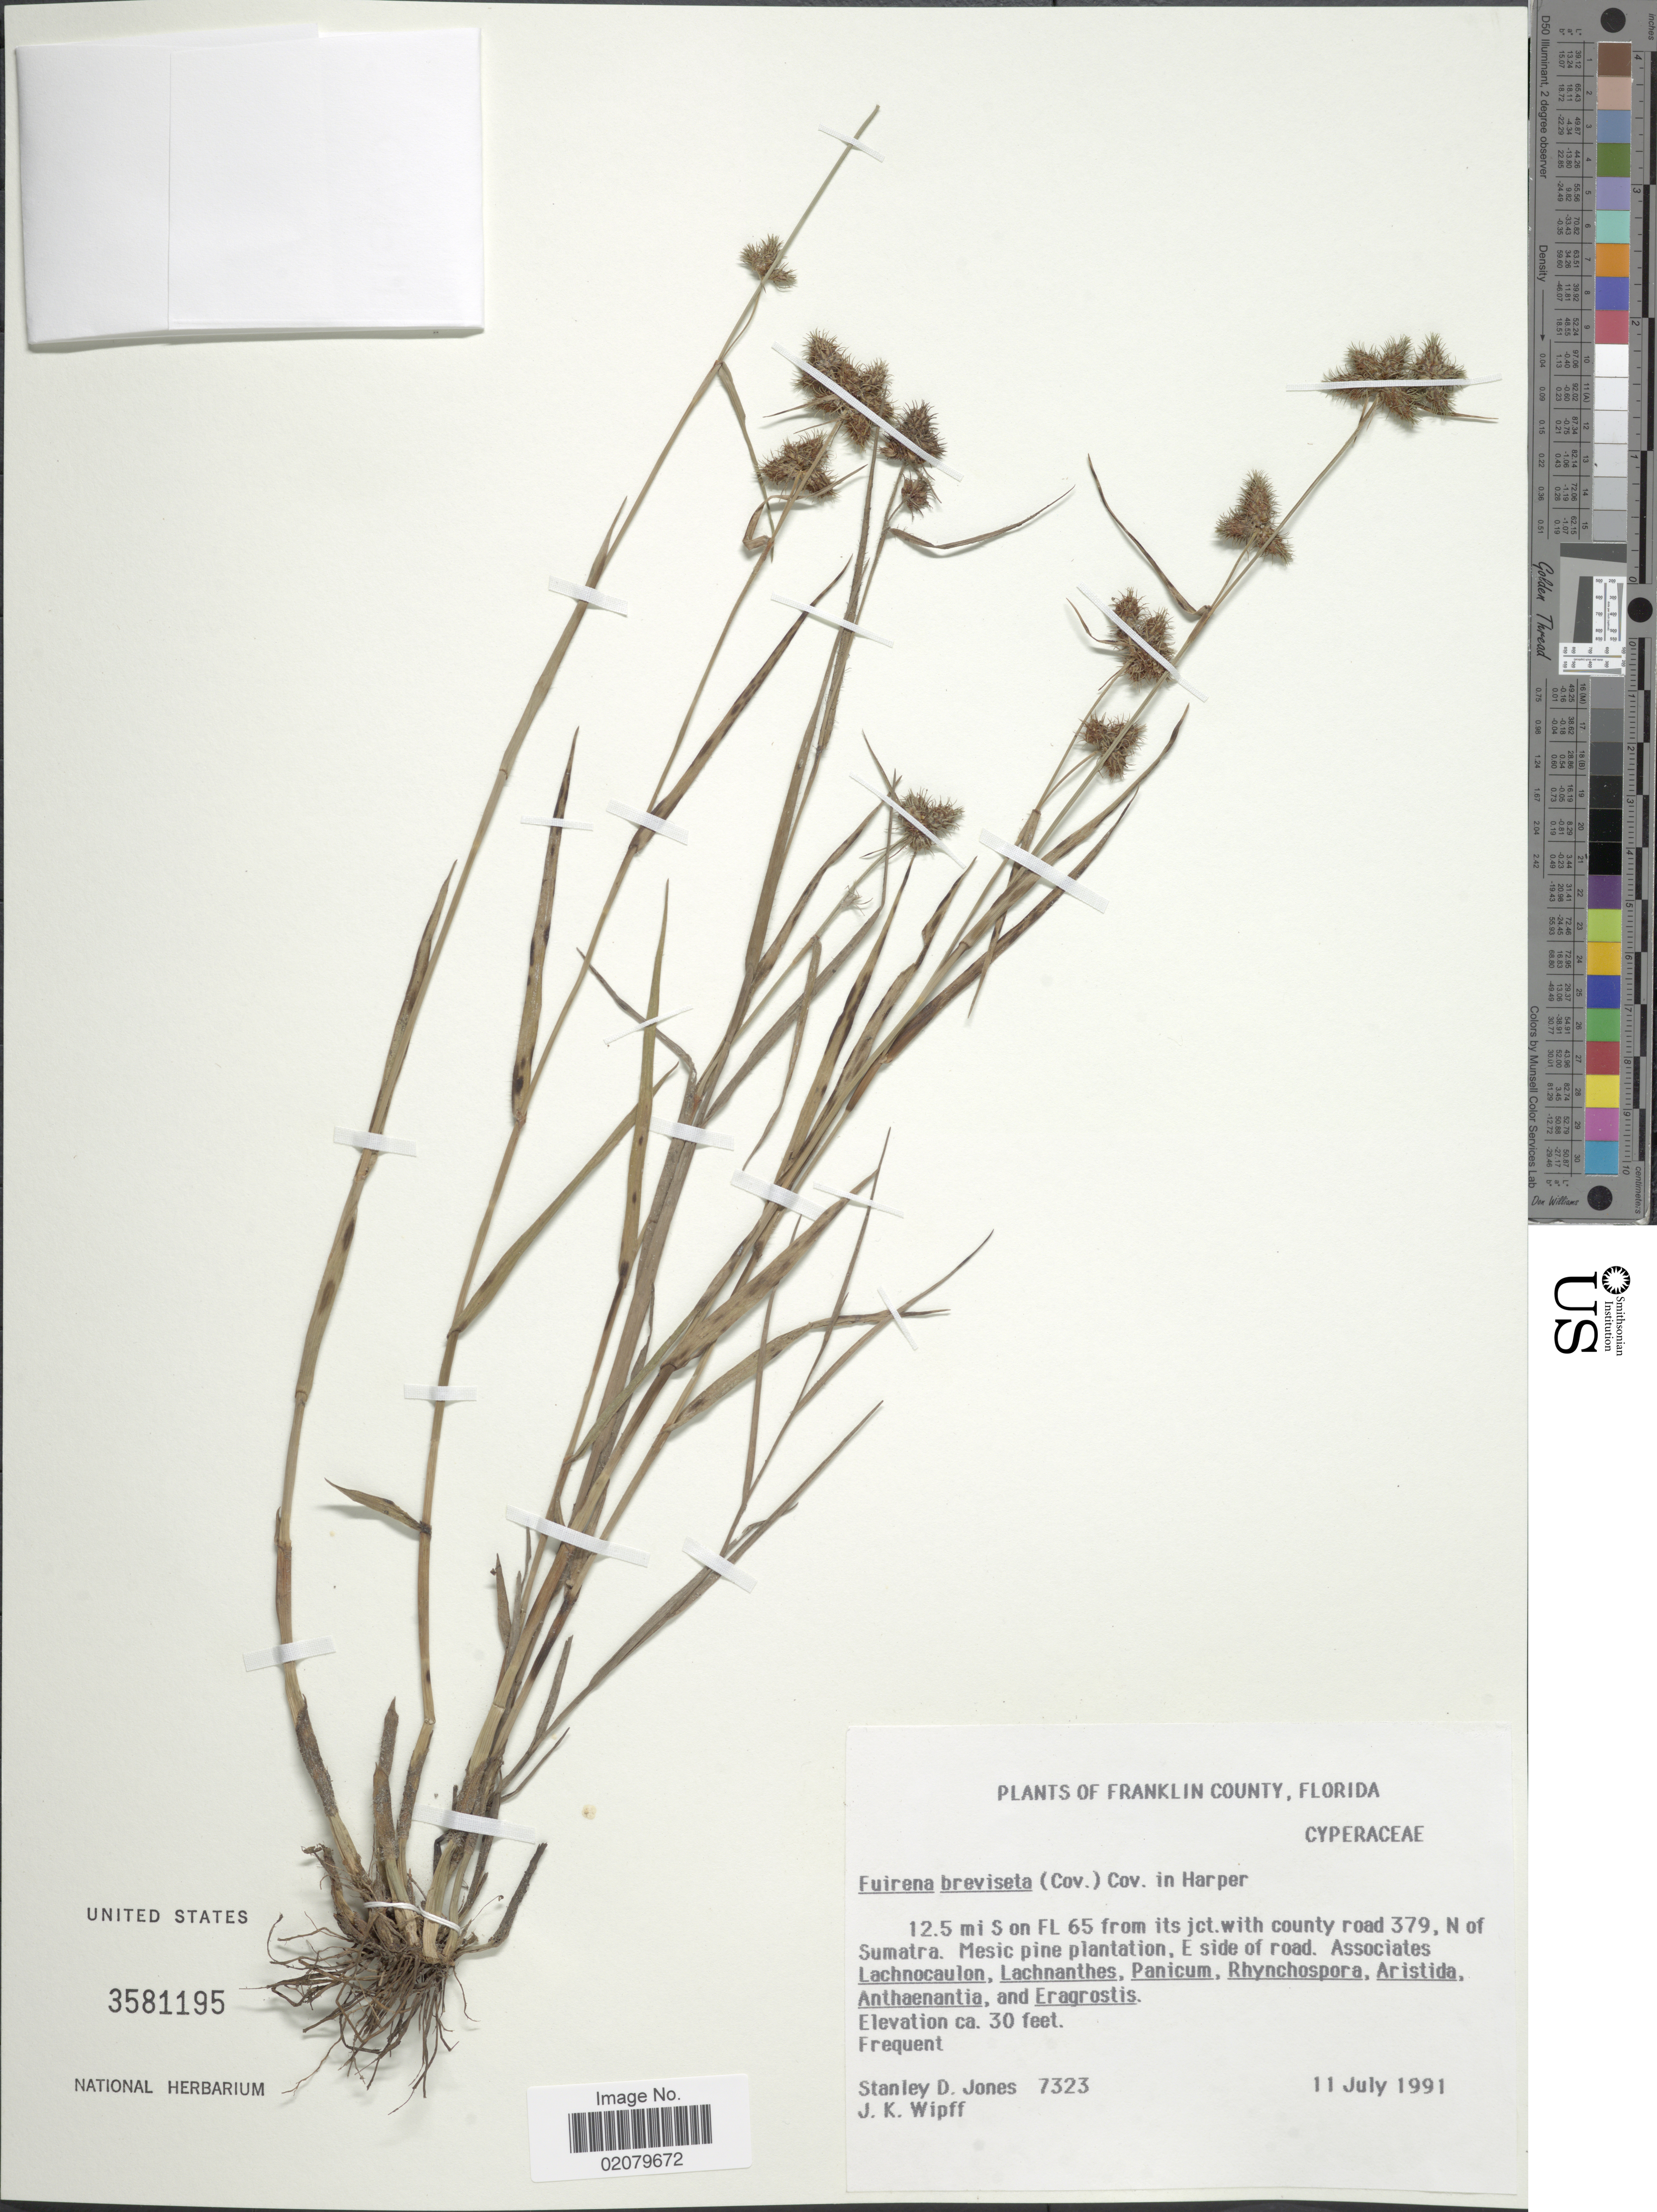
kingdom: Plantae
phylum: Tracheophyta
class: Liliopsida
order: Poales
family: Cyperaceae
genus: Fuirena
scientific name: Fuirena breviseta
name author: (Coville) Coville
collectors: S. D. Jones & J. K. Wipff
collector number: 7323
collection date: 1991-07-11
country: United States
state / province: Florida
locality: Franklin County, 12.5 mi S on FL 65 from its jct. with county road 379, N of Sumatra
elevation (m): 9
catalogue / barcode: US 3581195